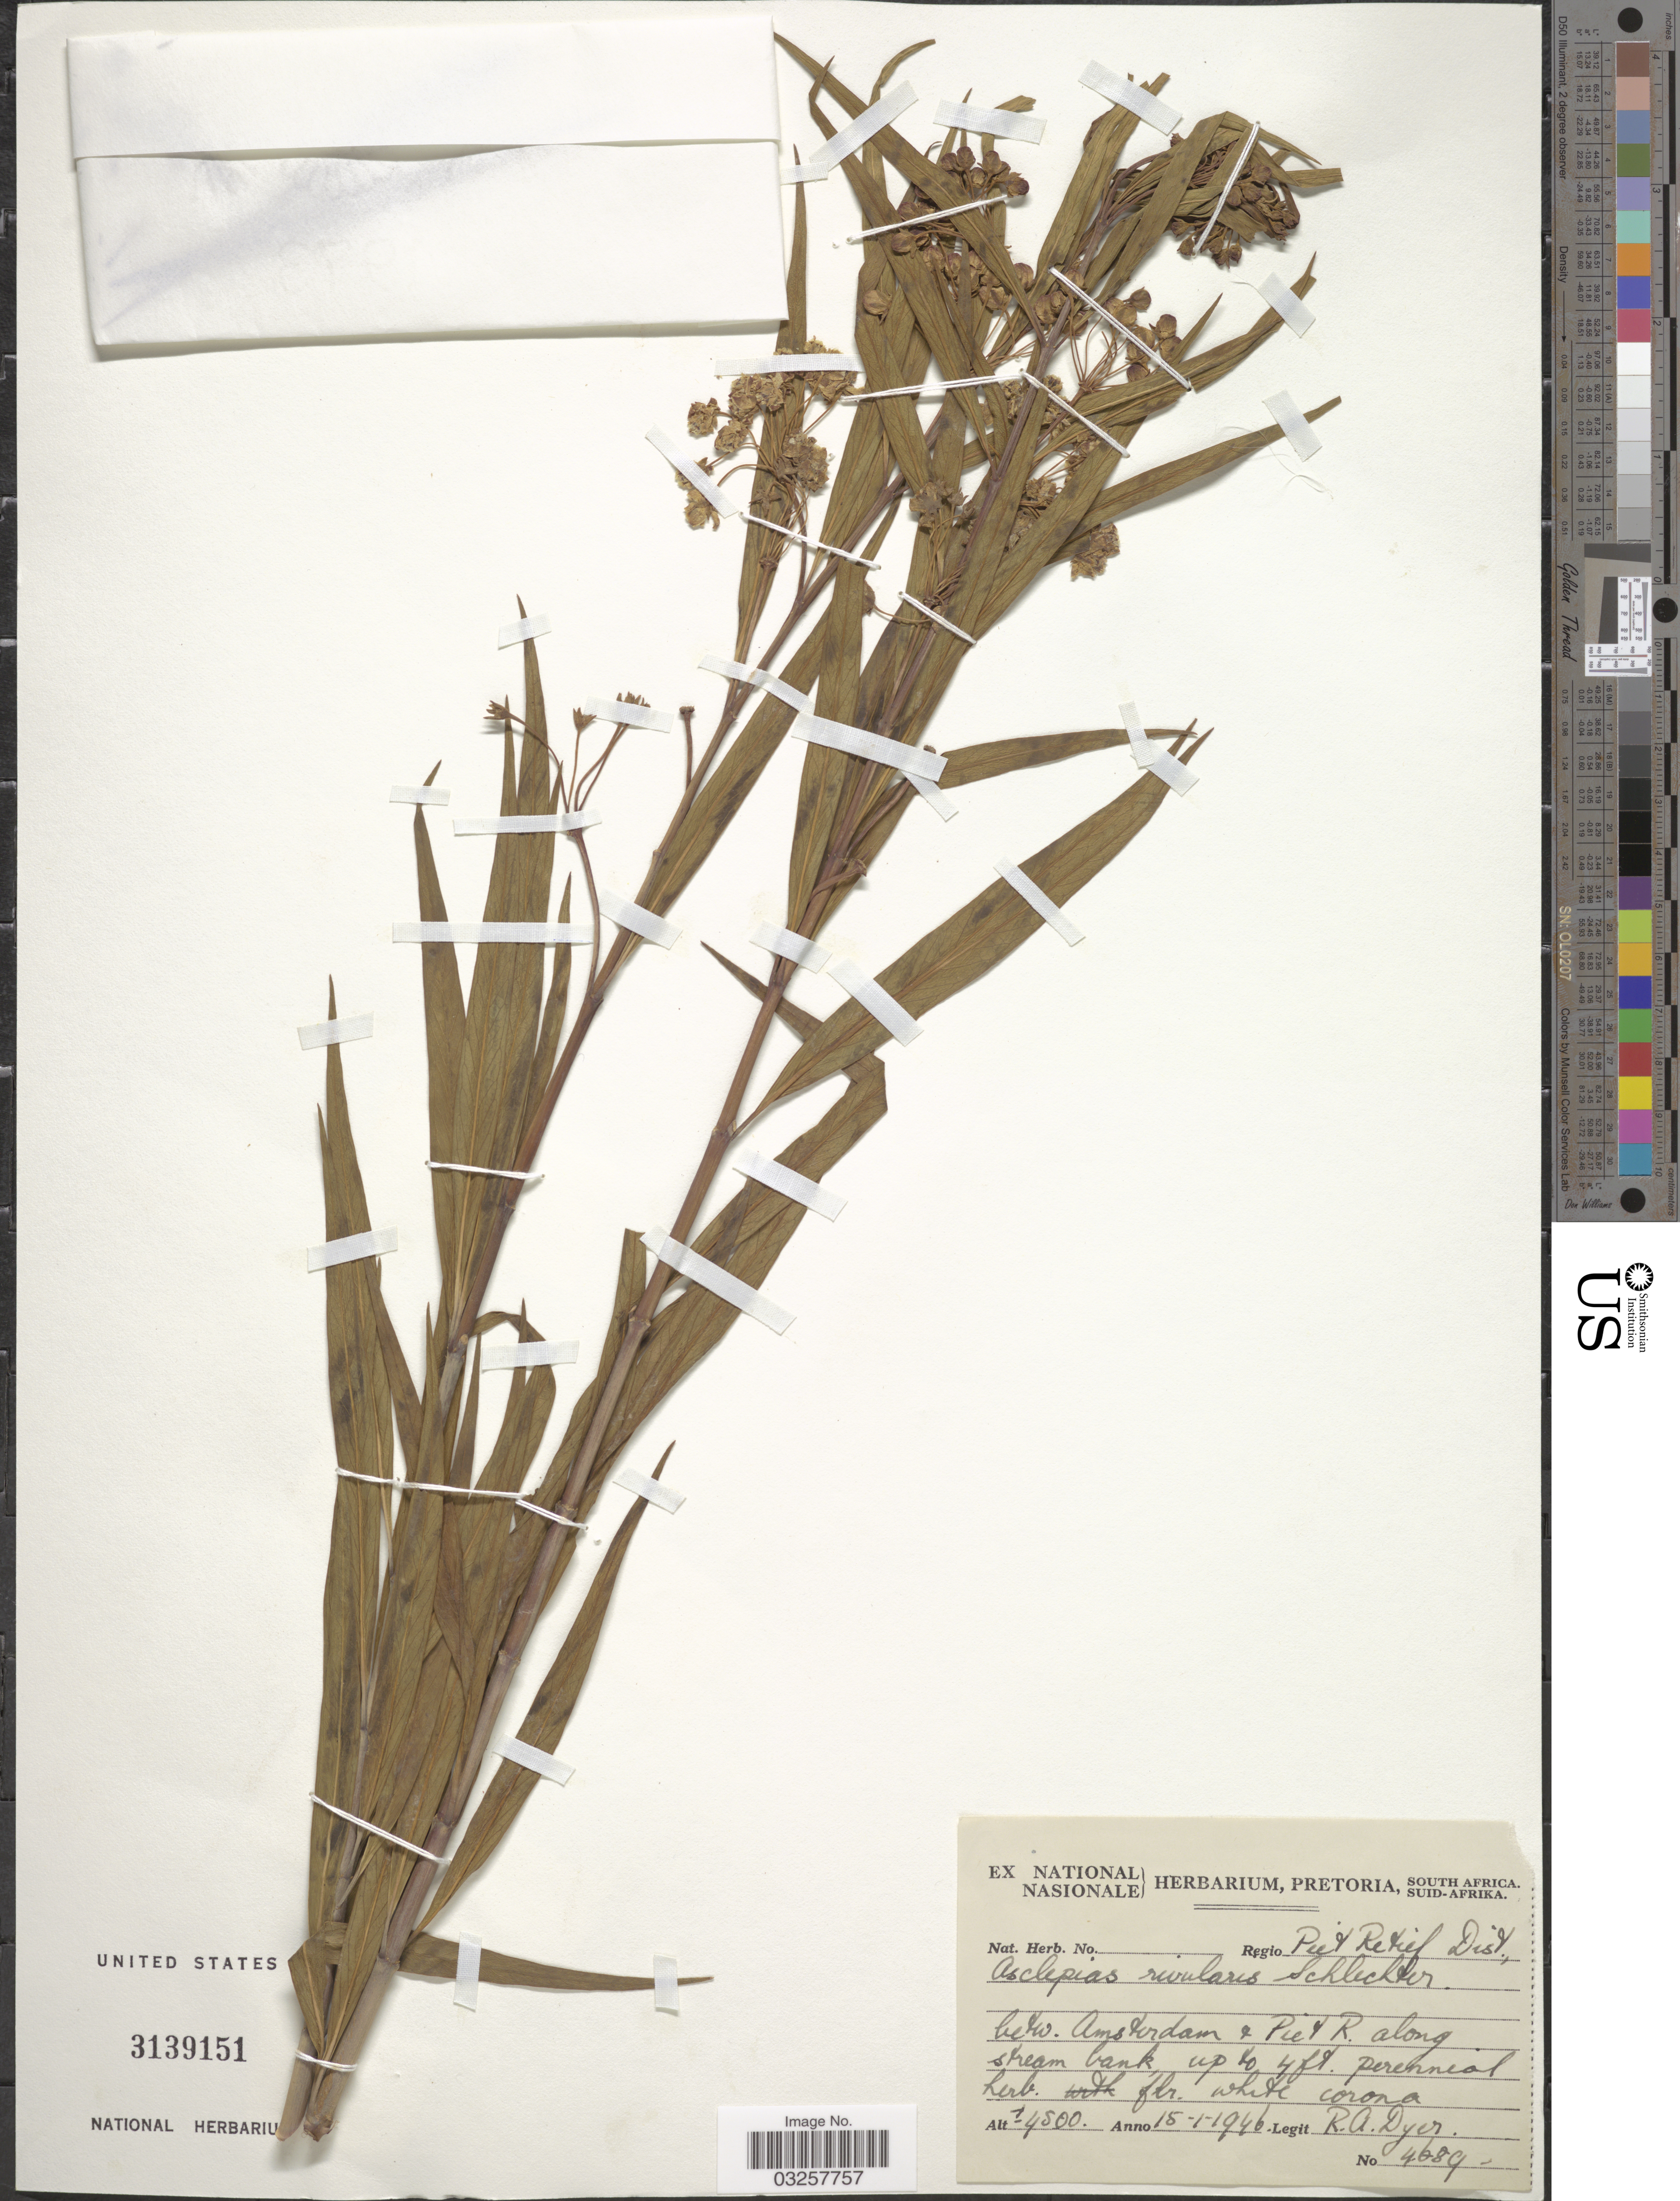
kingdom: Plantae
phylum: Tracheophyta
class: Magnoliopsida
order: Gentianales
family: Apocynaceae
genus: Asclepias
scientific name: Asclepias rivularis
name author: (Schltr.) Schltr.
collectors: R. A. Dyer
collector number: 4689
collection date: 1946-01-15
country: South Africa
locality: Regio Piet Retief Dist. Betw. Amsterdam & Piet R. along stream bank.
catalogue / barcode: US 3139151